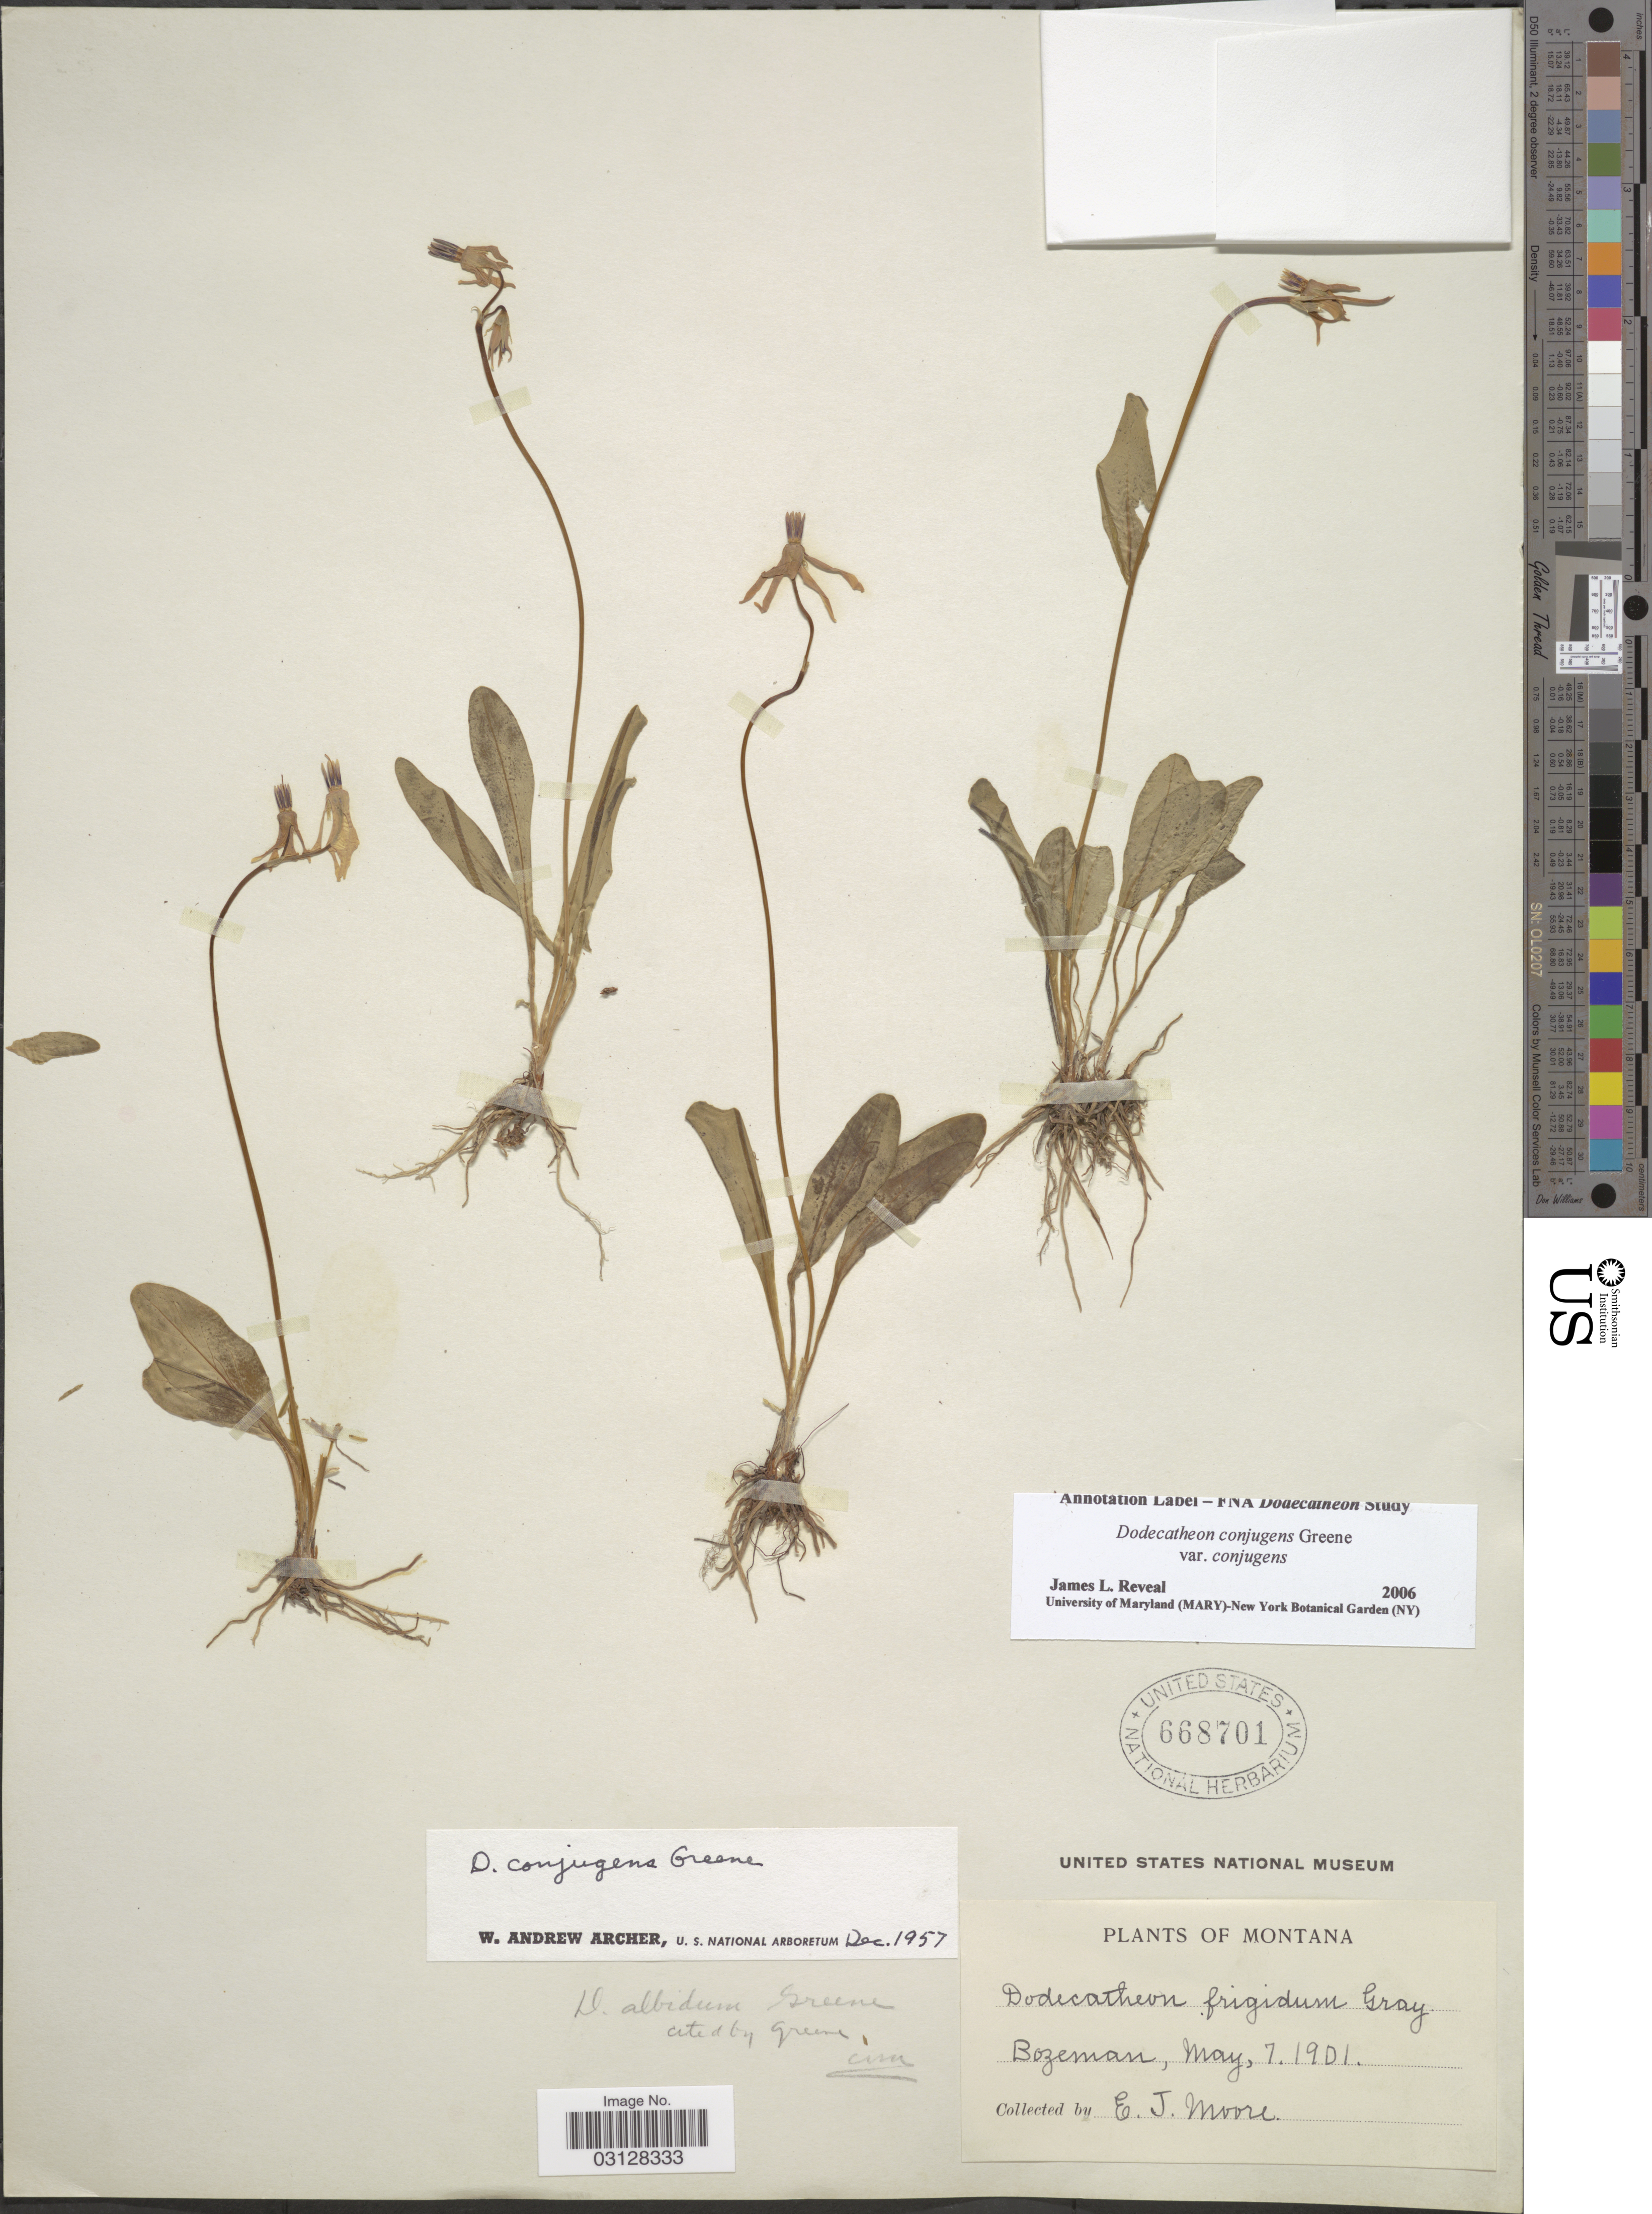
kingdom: Plantae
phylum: Tracheophyta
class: Magnoliopsida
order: Ericales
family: Primulaceae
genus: Dodecatheon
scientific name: Dodecatheon conjugens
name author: Greene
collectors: E. Moore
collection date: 1901-05-07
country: United States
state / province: Montana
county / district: Gallatin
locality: Bozeman.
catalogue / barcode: US 668701